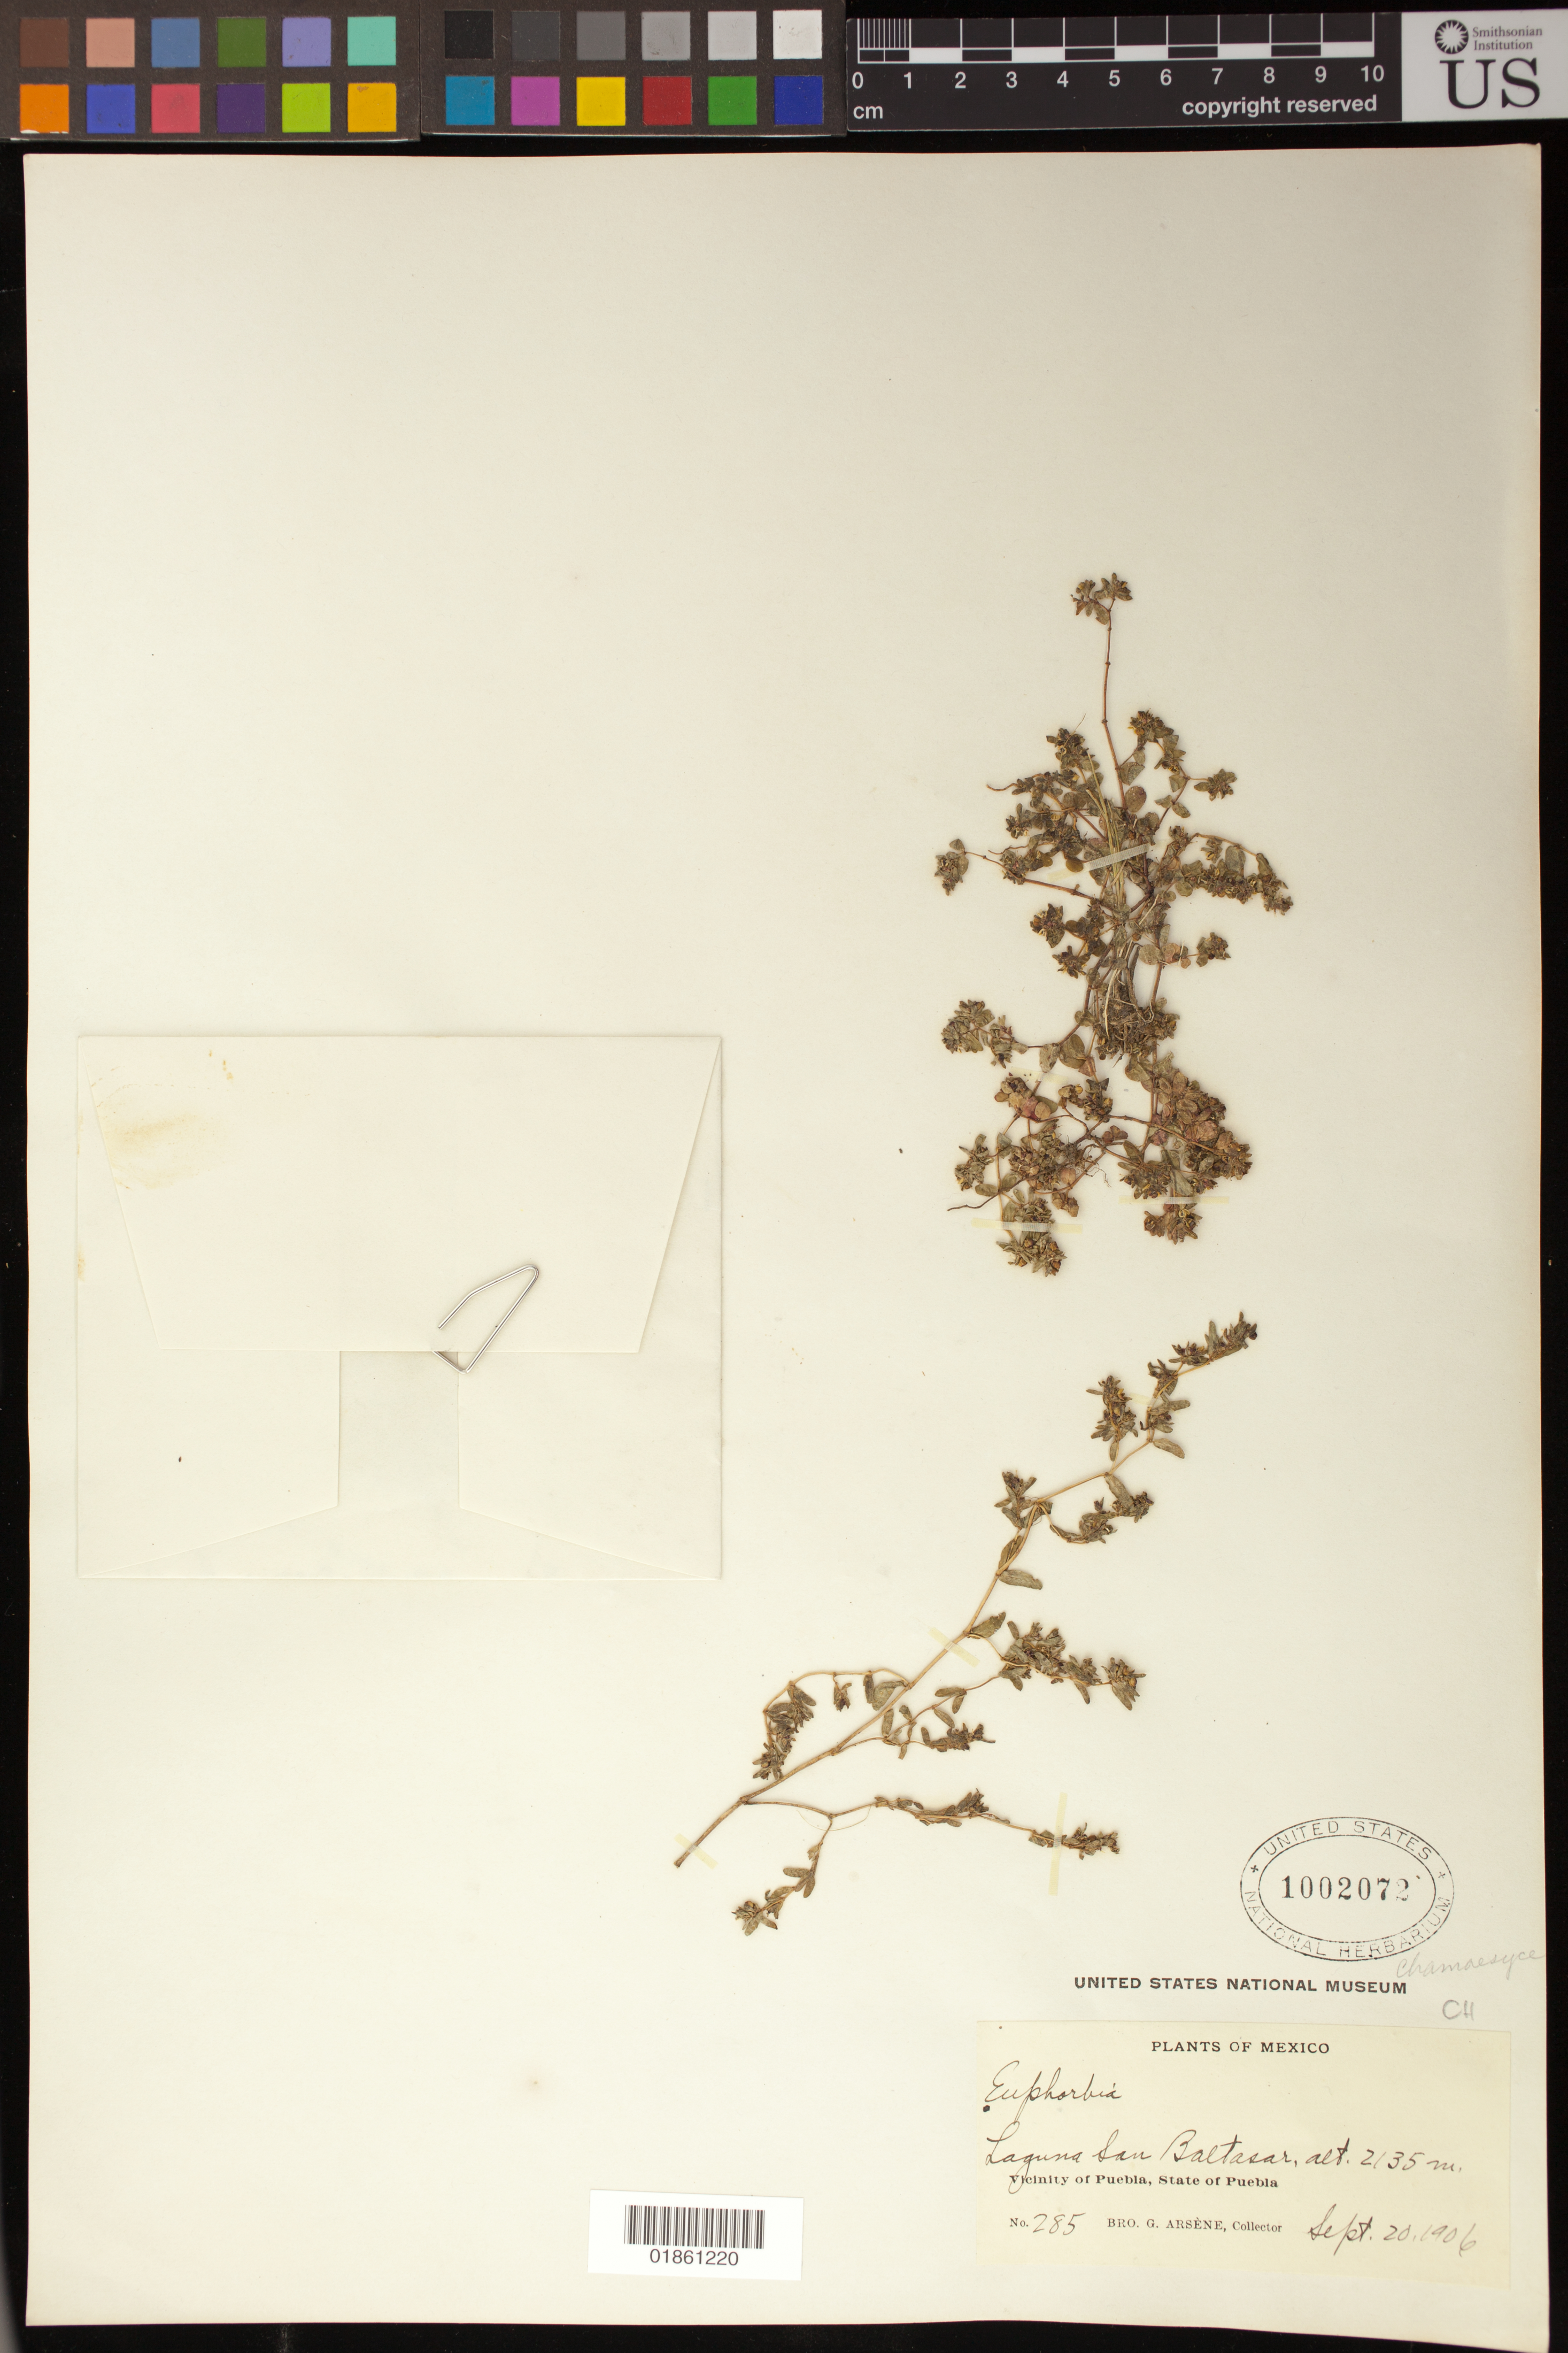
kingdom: Plantae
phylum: Tracheophyta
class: Magnoliopsida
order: Malpighiales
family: Euphorbiaceae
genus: Euphorbia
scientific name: Euphorbia sp.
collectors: Bro. G. Arsène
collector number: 285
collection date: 1906-09-20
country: Mexico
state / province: Puebla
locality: Vicinity of Puebla; Laguna San Baltasar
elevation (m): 2135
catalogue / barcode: US 1002072